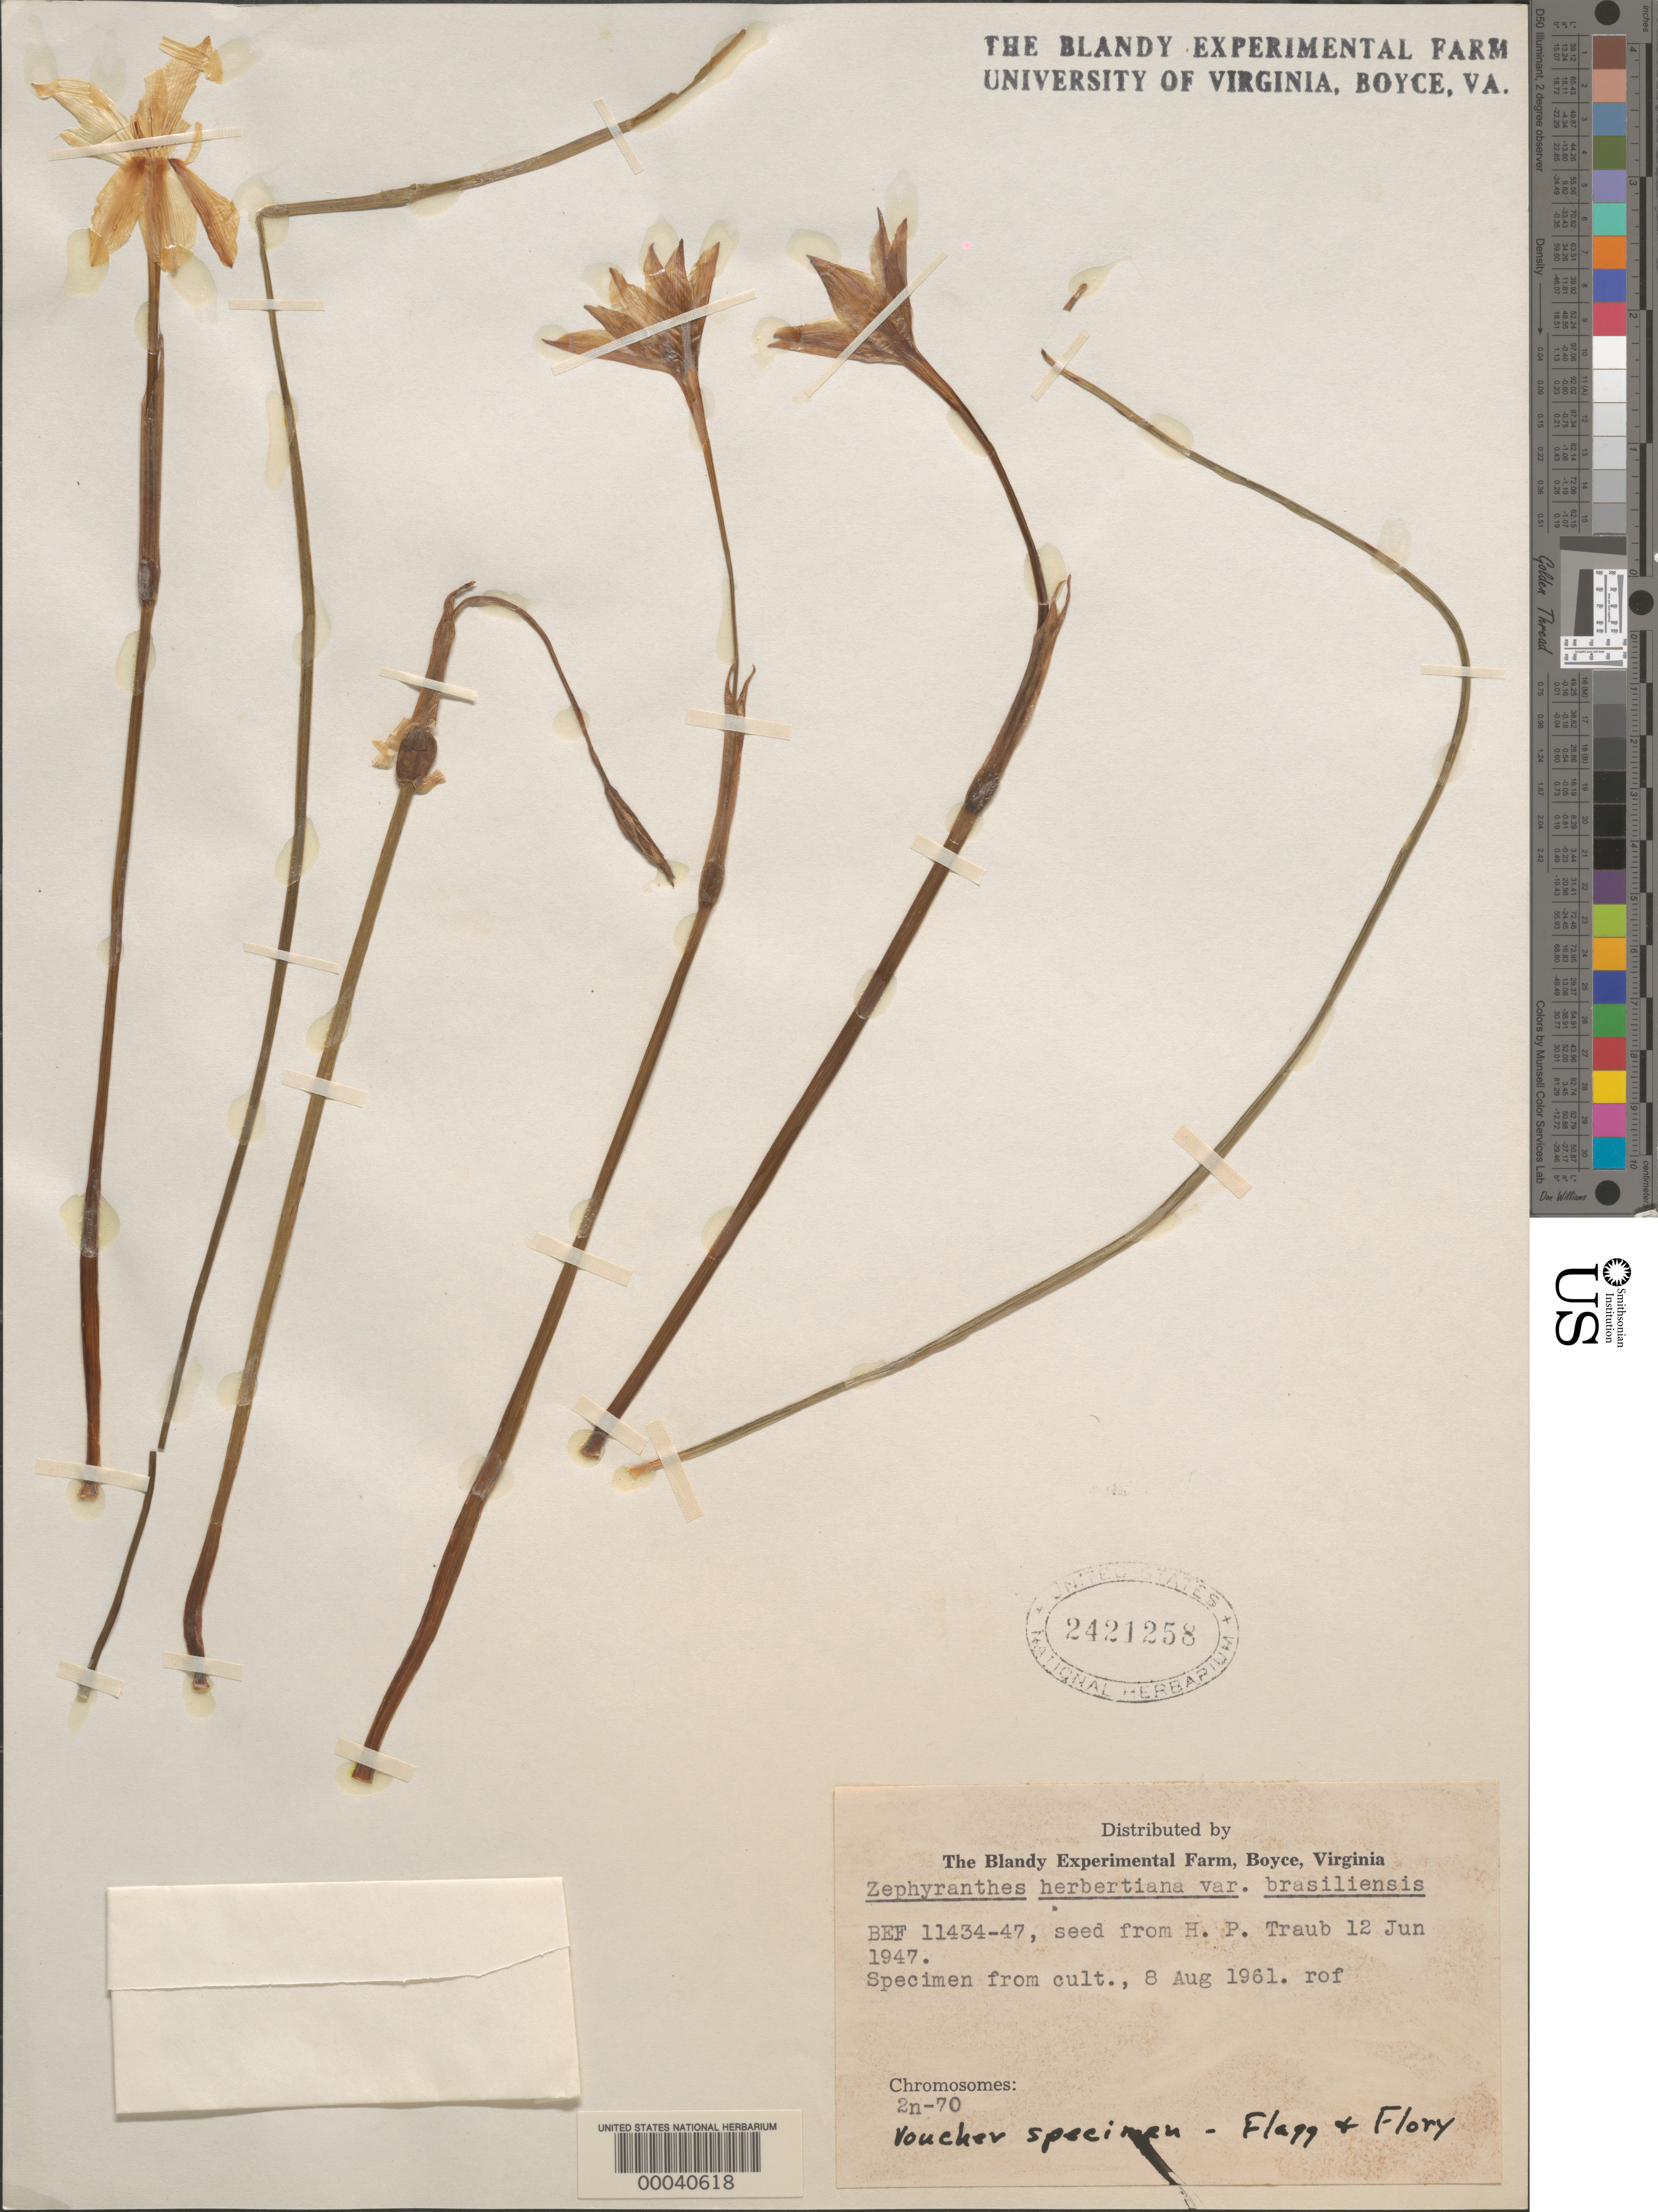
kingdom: Plantae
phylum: Tracheophyta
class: Liliopsida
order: Asparagales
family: Amaryllidaceae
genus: Zephyranthes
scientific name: Zephyranthes herbertiana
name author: D. Dietr.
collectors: H. P. Traub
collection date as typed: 12 Jun 1947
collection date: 1947-06-12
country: United States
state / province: Florida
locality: Southern Florida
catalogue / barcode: US 2421258